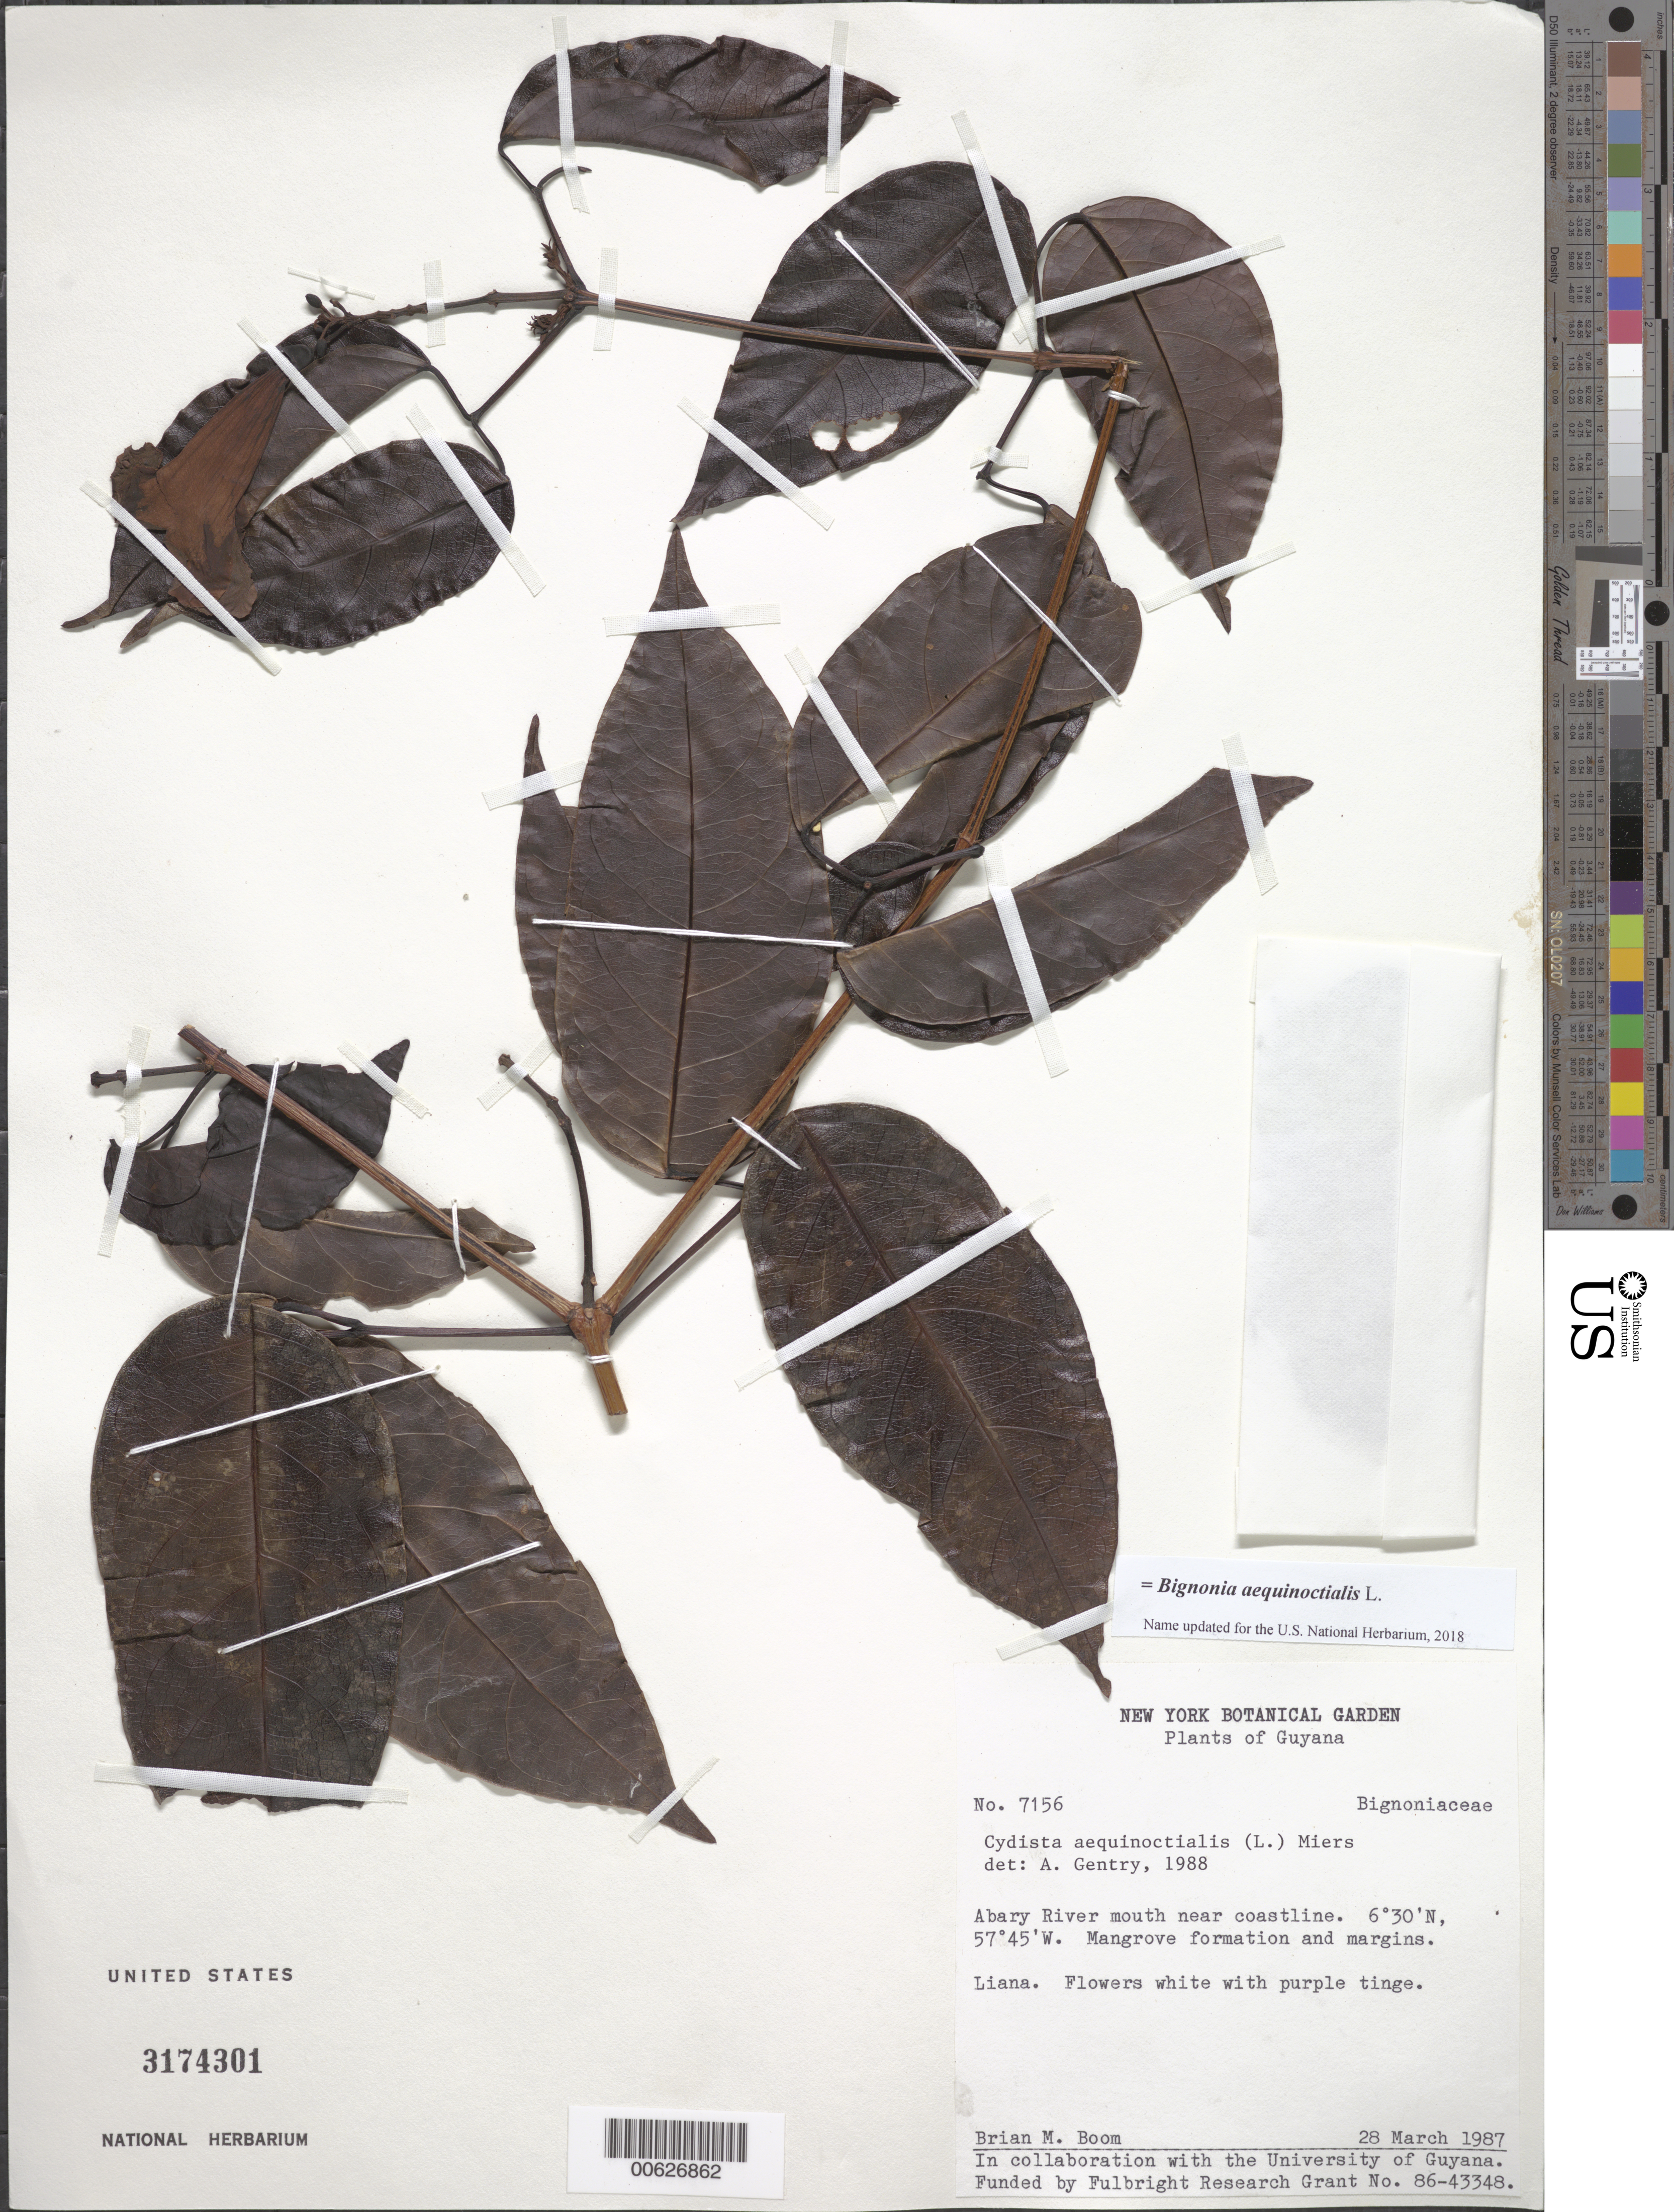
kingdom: Plantae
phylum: Tracheophyta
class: Magnoliopsida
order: Lamiales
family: Bignoniaceae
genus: Bignonia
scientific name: Bignonia aequinoctialis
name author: L.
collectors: B. M. Boom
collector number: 7156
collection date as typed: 28-Mar-87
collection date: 1987-03-28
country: Guyana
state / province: Mahaica-Berbice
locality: Abary River, mouth near coastline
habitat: Mangrove formations and margins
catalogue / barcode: US 3174301